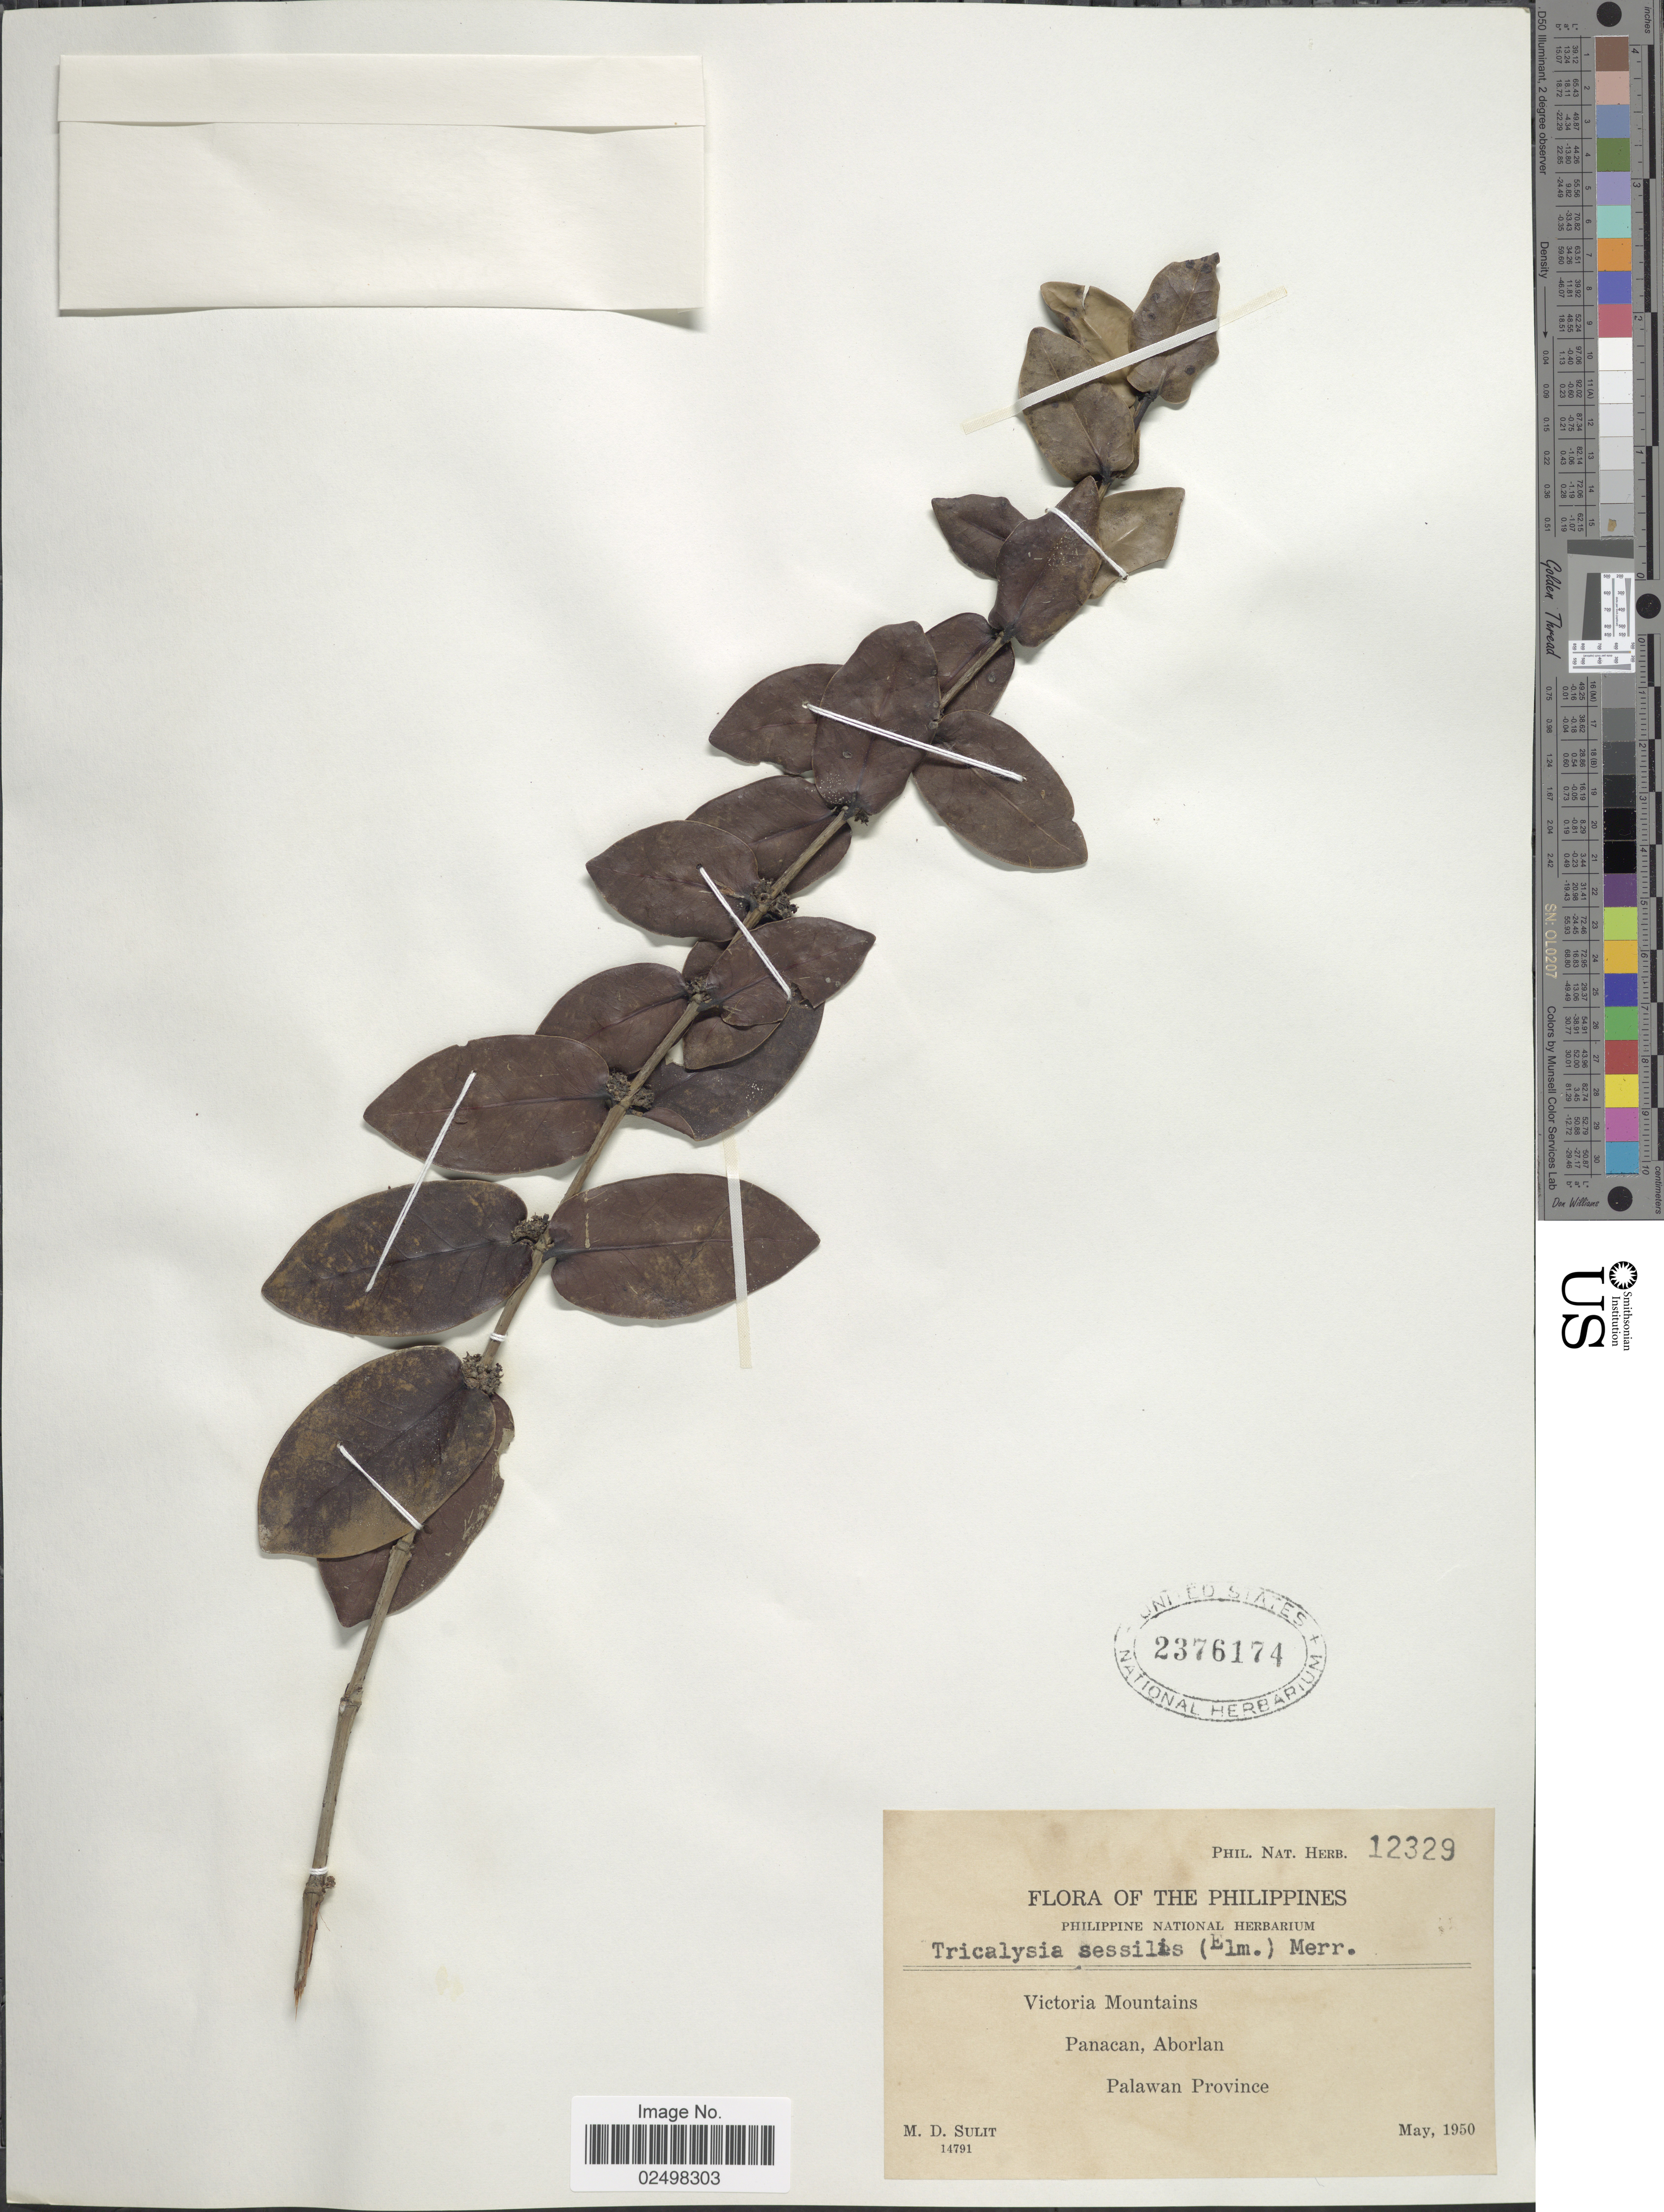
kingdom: Plantae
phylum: Tracheophyta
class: Magnoliopsida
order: Gentianales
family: Rubiaceae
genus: Tricalysia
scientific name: Tricalysia sessilis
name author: (Elmer) Merr.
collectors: M. Sulit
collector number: Phil. Nat. Herb. 12329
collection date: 1950-05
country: Philippines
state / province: Mimaropa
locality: Victoria Mountains, Panacan, Aborlan, Palawan Province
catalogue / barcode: US 2376174